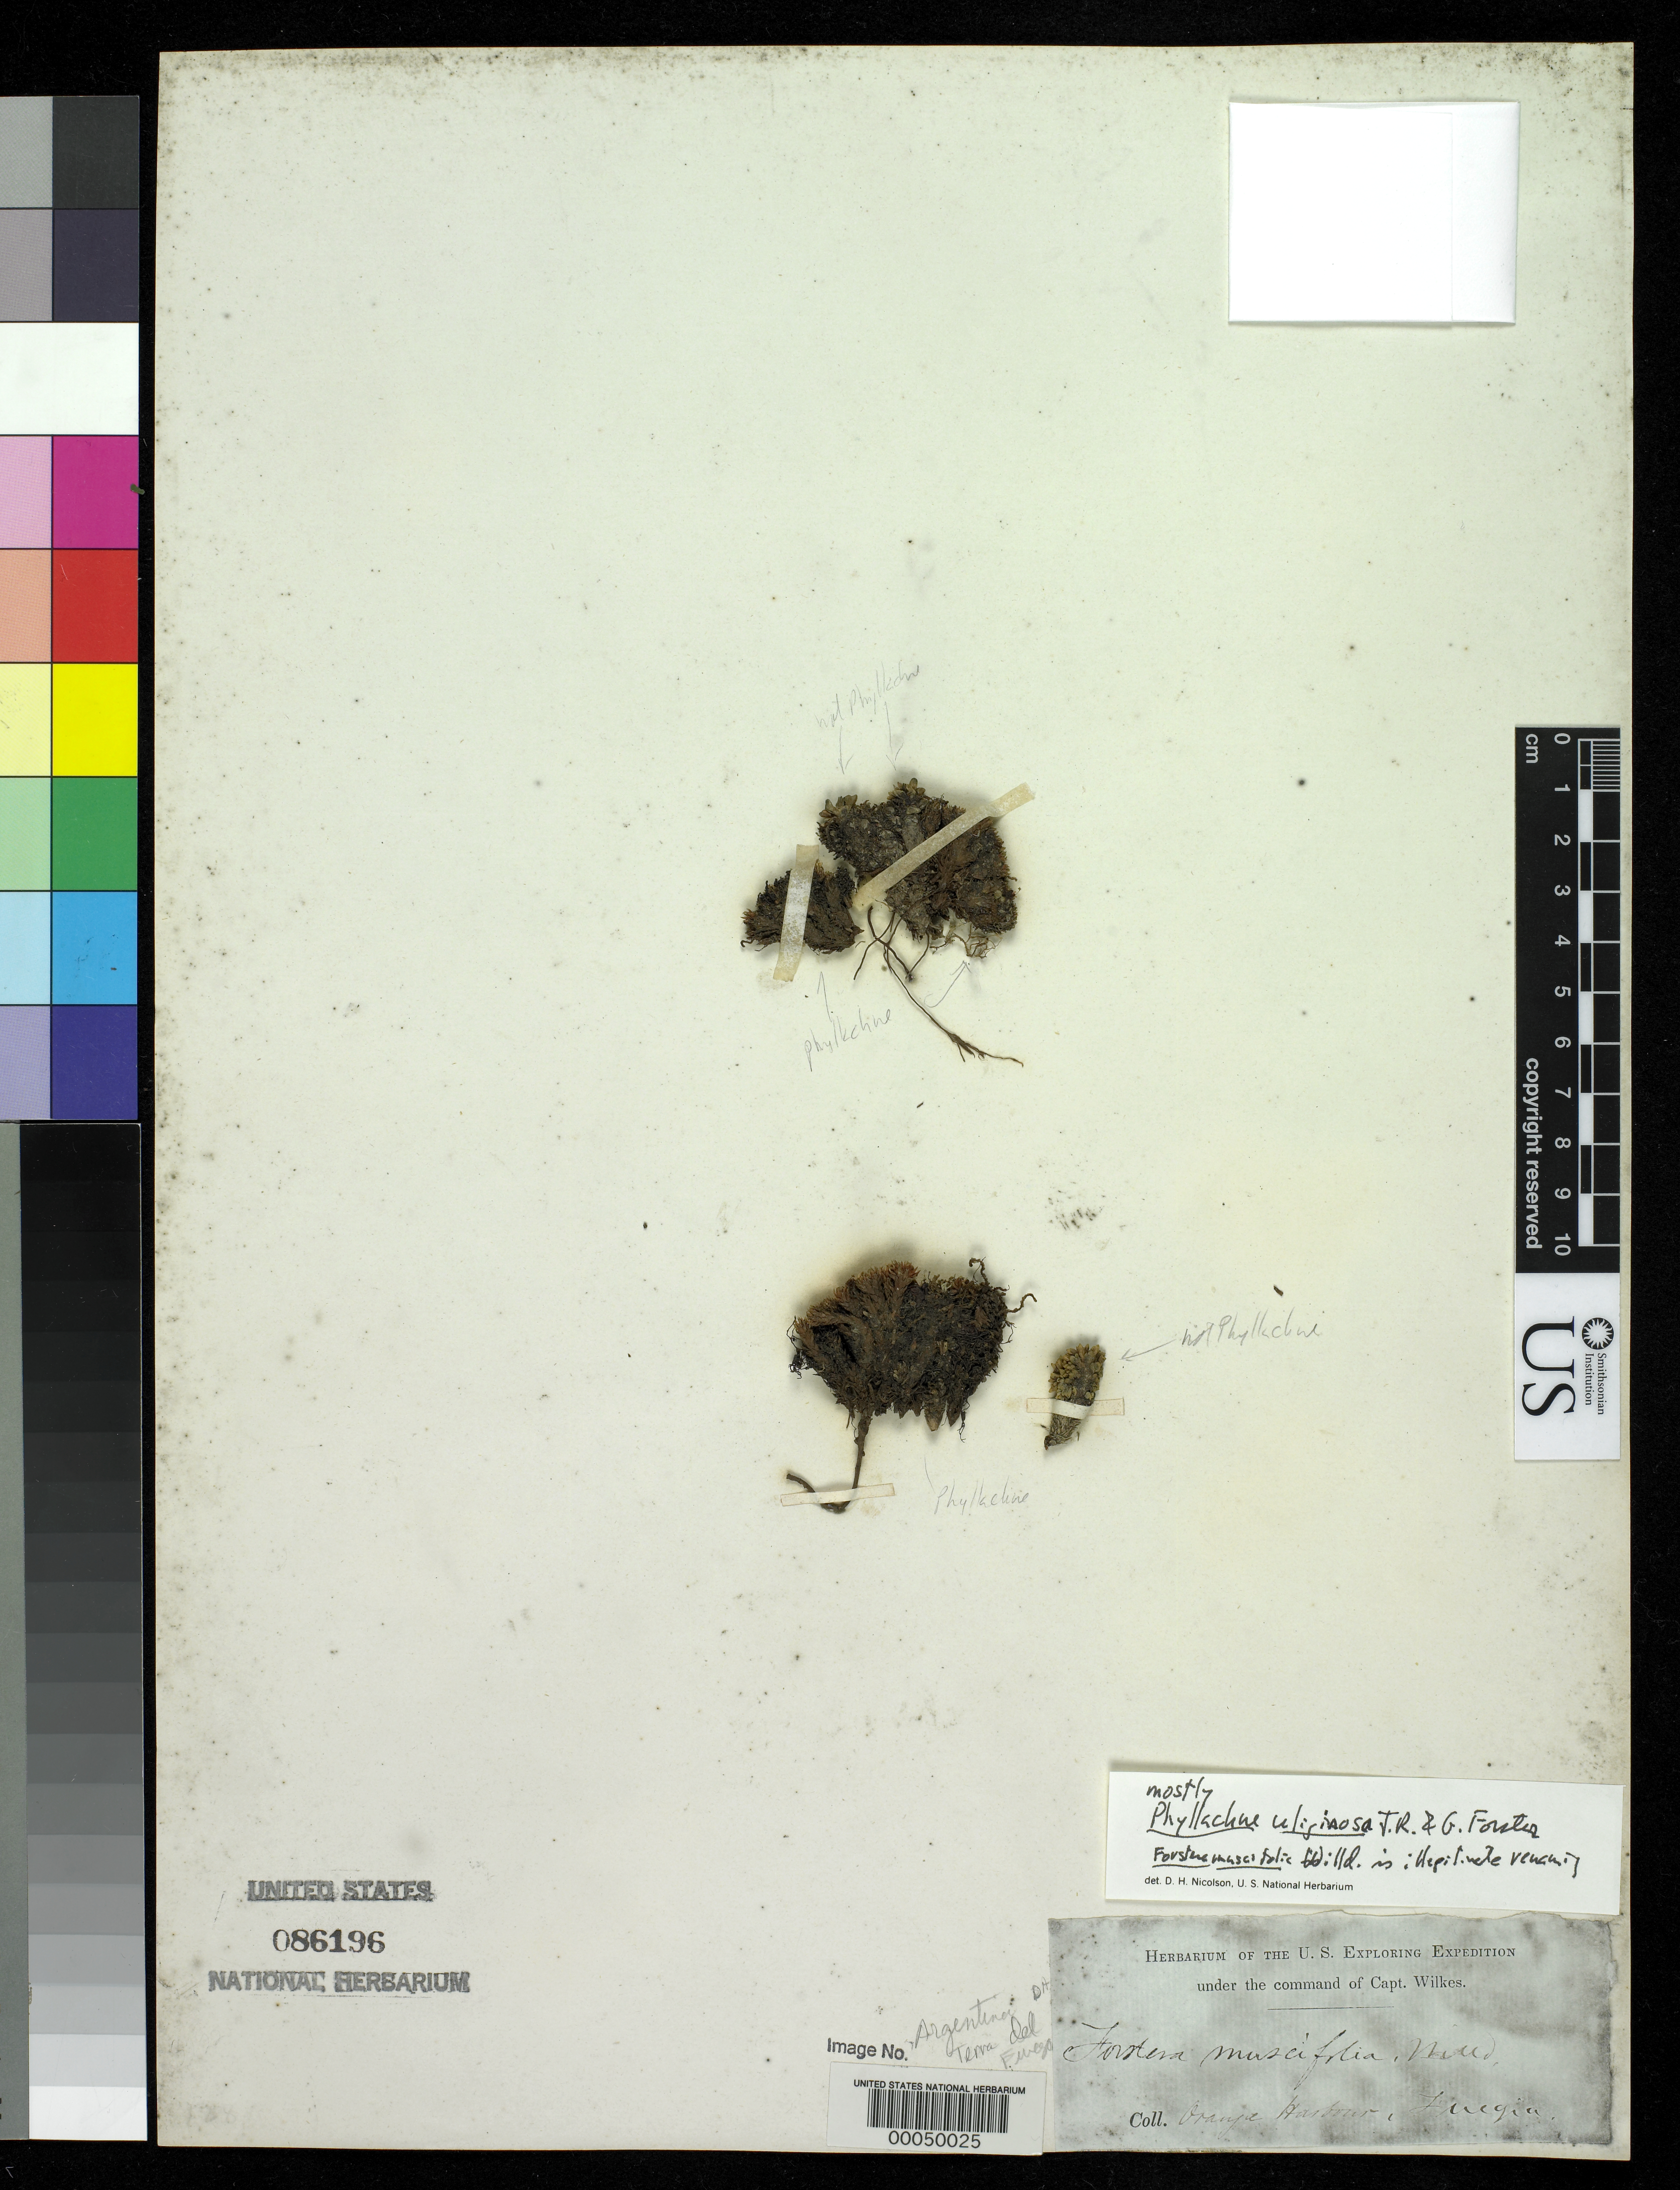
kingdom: Plantae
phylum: Tracheophyta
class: Magnoliopsida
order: Asterales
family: Stylidiaceae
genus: Phyllachne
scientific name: Phyllachne uliginosa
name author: J.R. Forst. & G. Forst.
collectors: Wilkes Explor. Exped.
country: Argentina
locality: Orange harbour, Tierre del Fuego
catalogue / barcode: US 86196